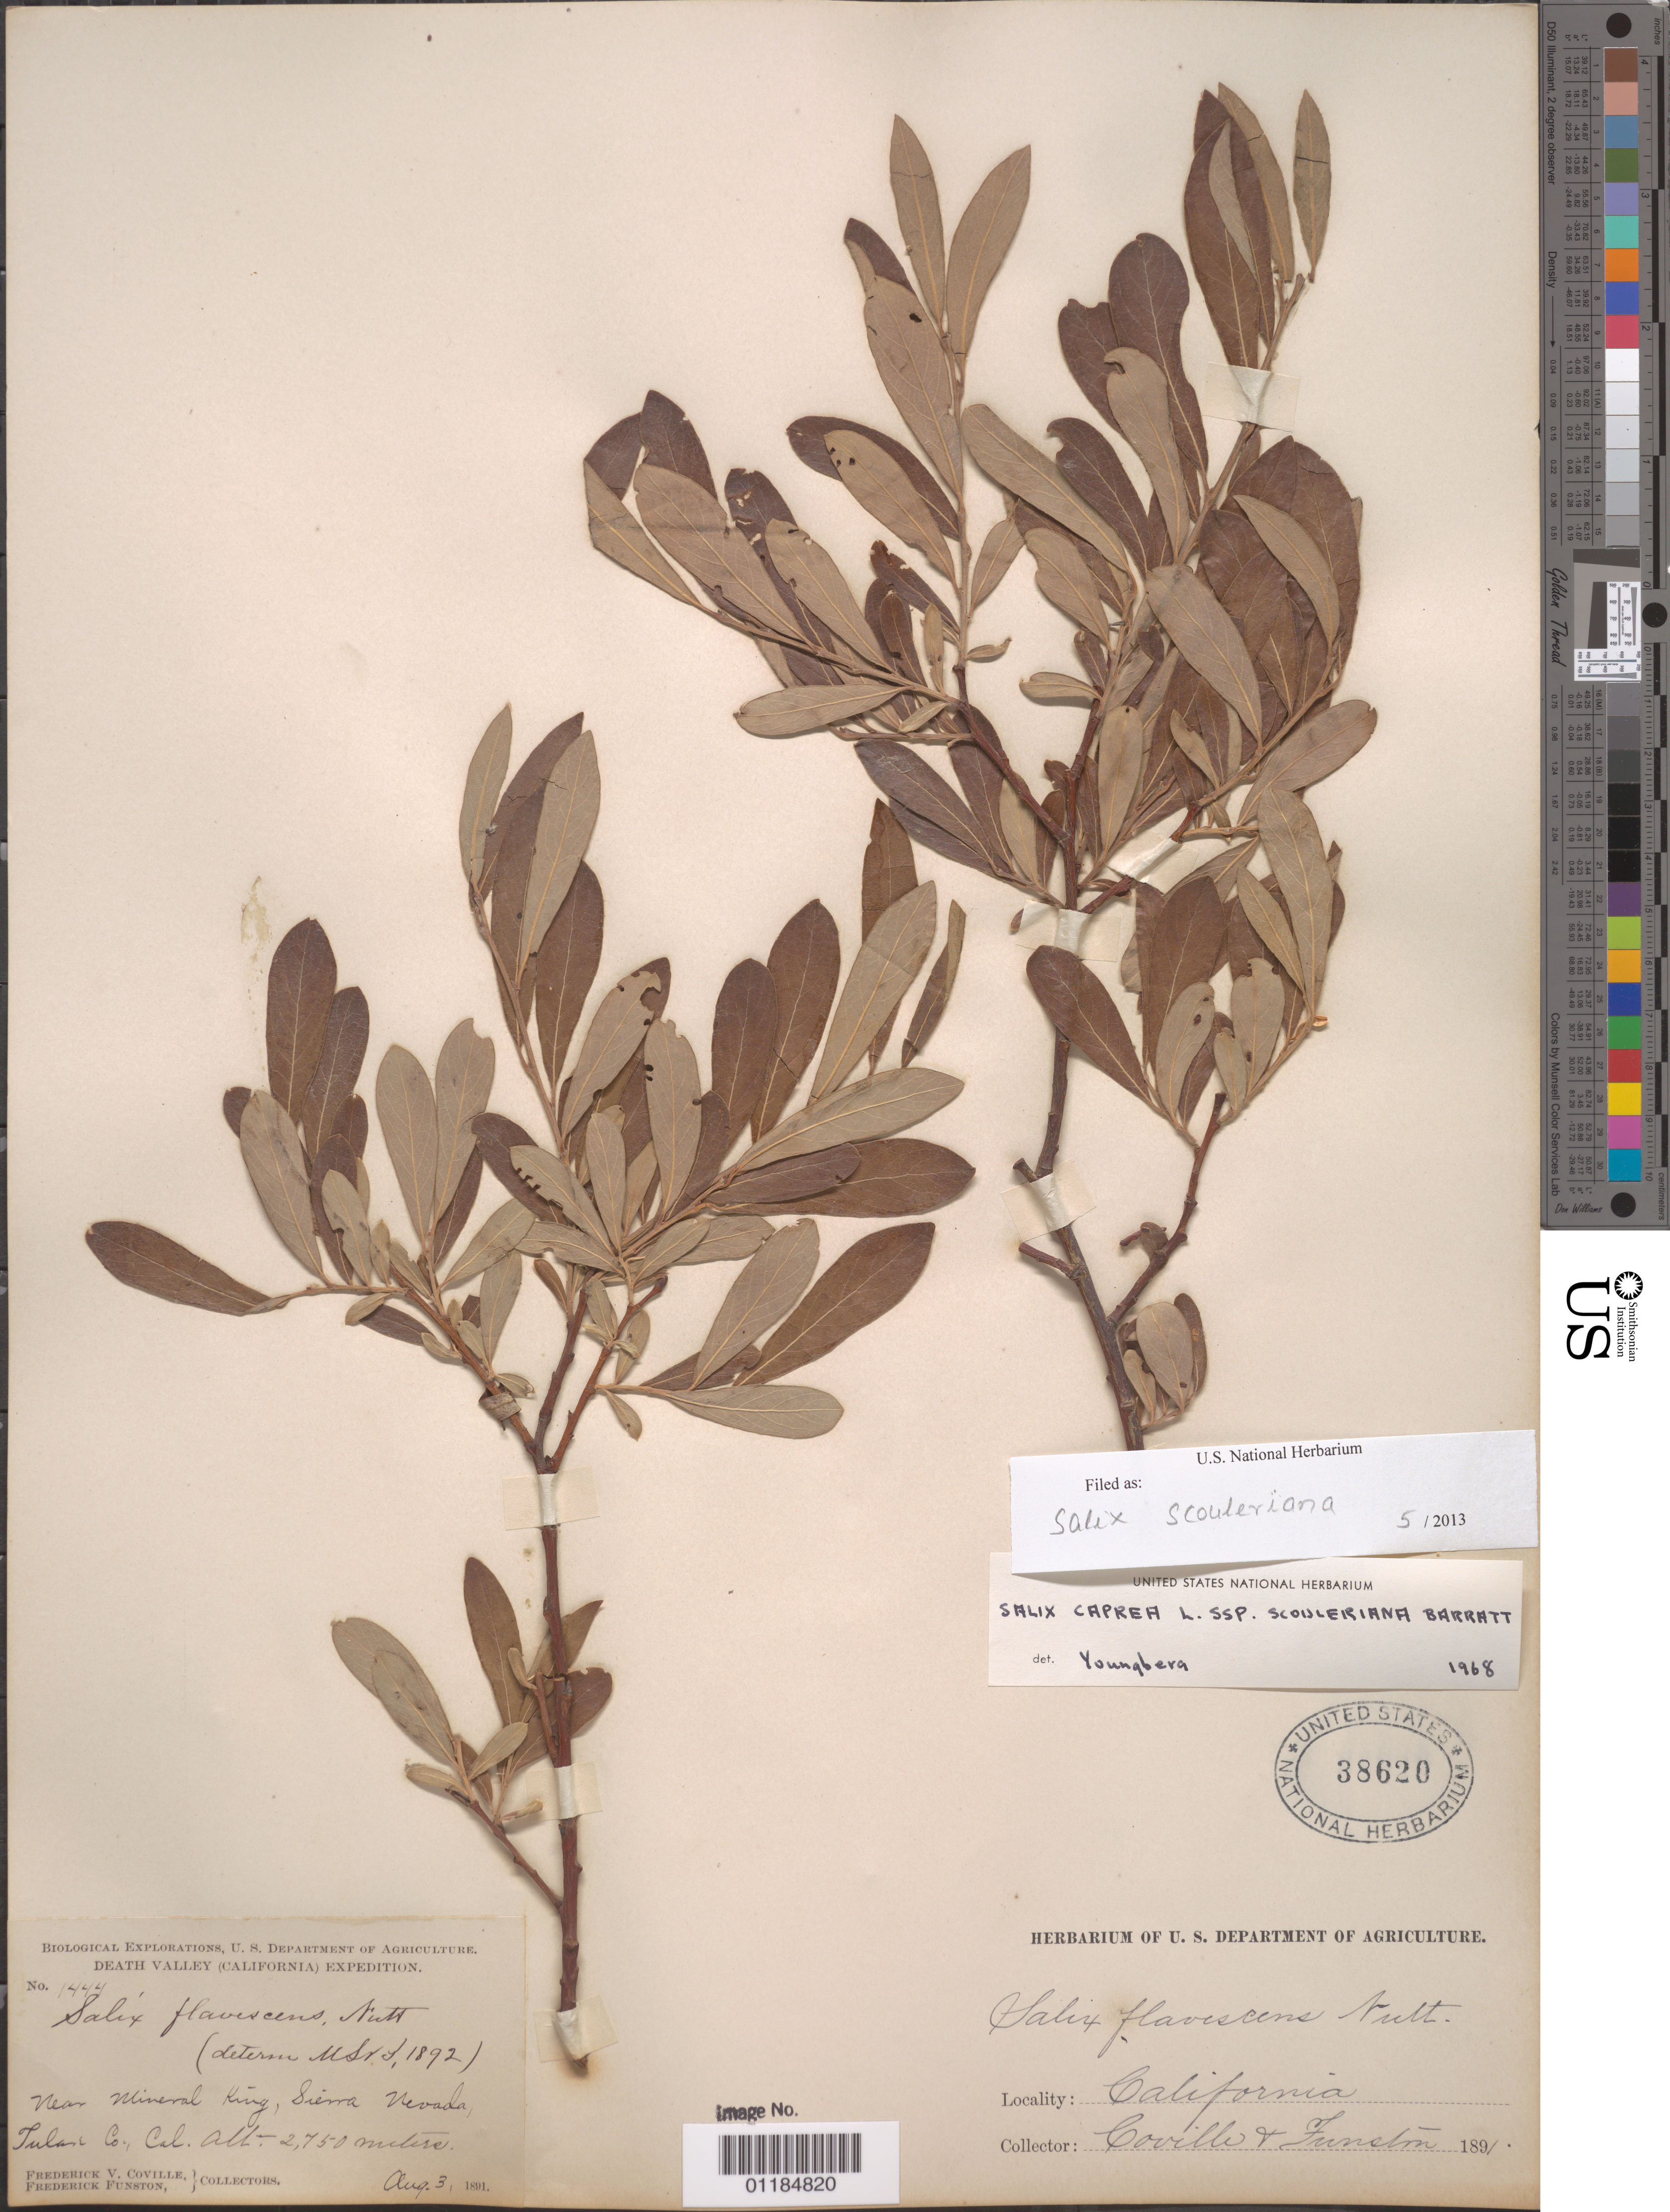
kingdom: Plantae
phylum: Tracheophyta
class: Magnoliopsida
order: Malpighiales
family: Salicaceae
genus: Salix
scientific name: Salix scouleriana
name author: Barratt ex Hook.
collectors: F. V. Coville & F. Funston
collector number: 1444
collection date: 1891-08-03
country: United States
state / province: California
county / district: Tulare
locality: Near Mineral King, Sierra Nevada.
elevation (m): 2750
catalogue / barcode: US 38620